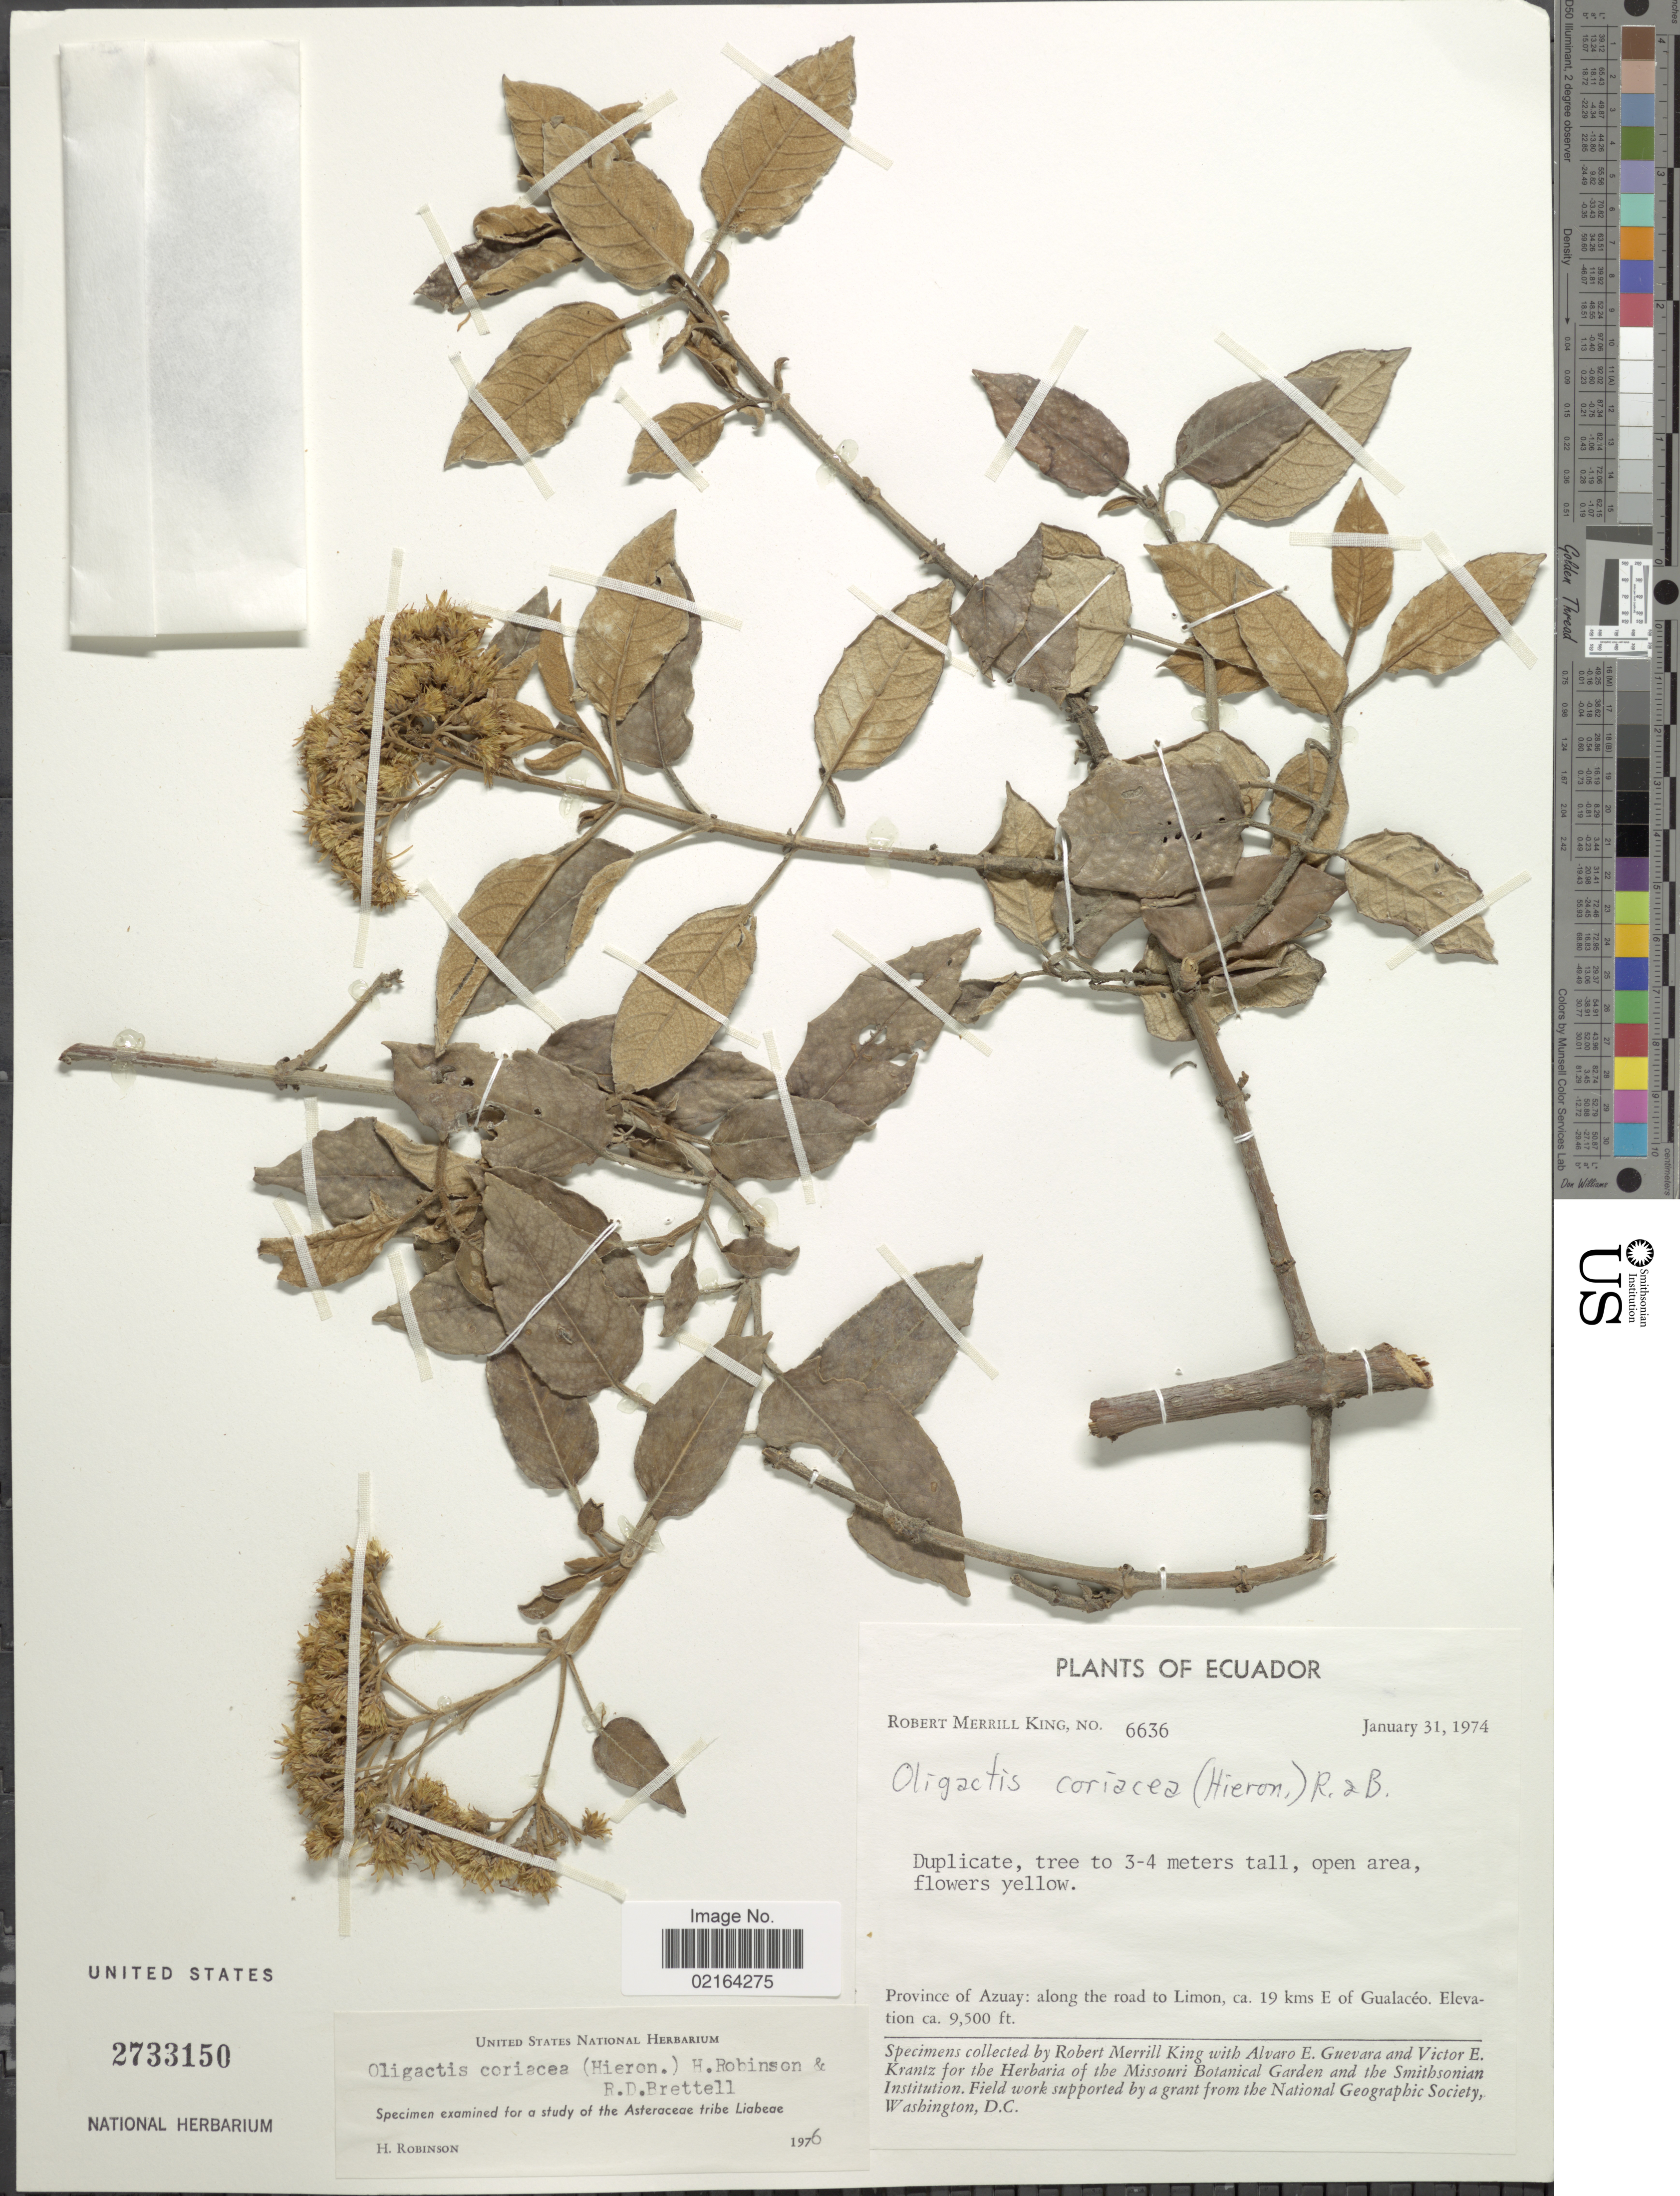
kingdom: Plantae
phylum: Tracheophyta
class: Magnoliopsida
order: Asterales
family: Asteraceae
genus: Sampera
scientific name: Sampera coriacea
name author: (Hieron.) V.A. Funk & H. Rob.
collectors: R. M. King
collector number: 6636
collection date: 1974-01-31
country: Ecuador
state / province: Azuay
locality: Province of Azuay: along the road to Limon, 19 kms E of Gualaceo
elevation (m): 2896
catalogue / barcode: US 2733150